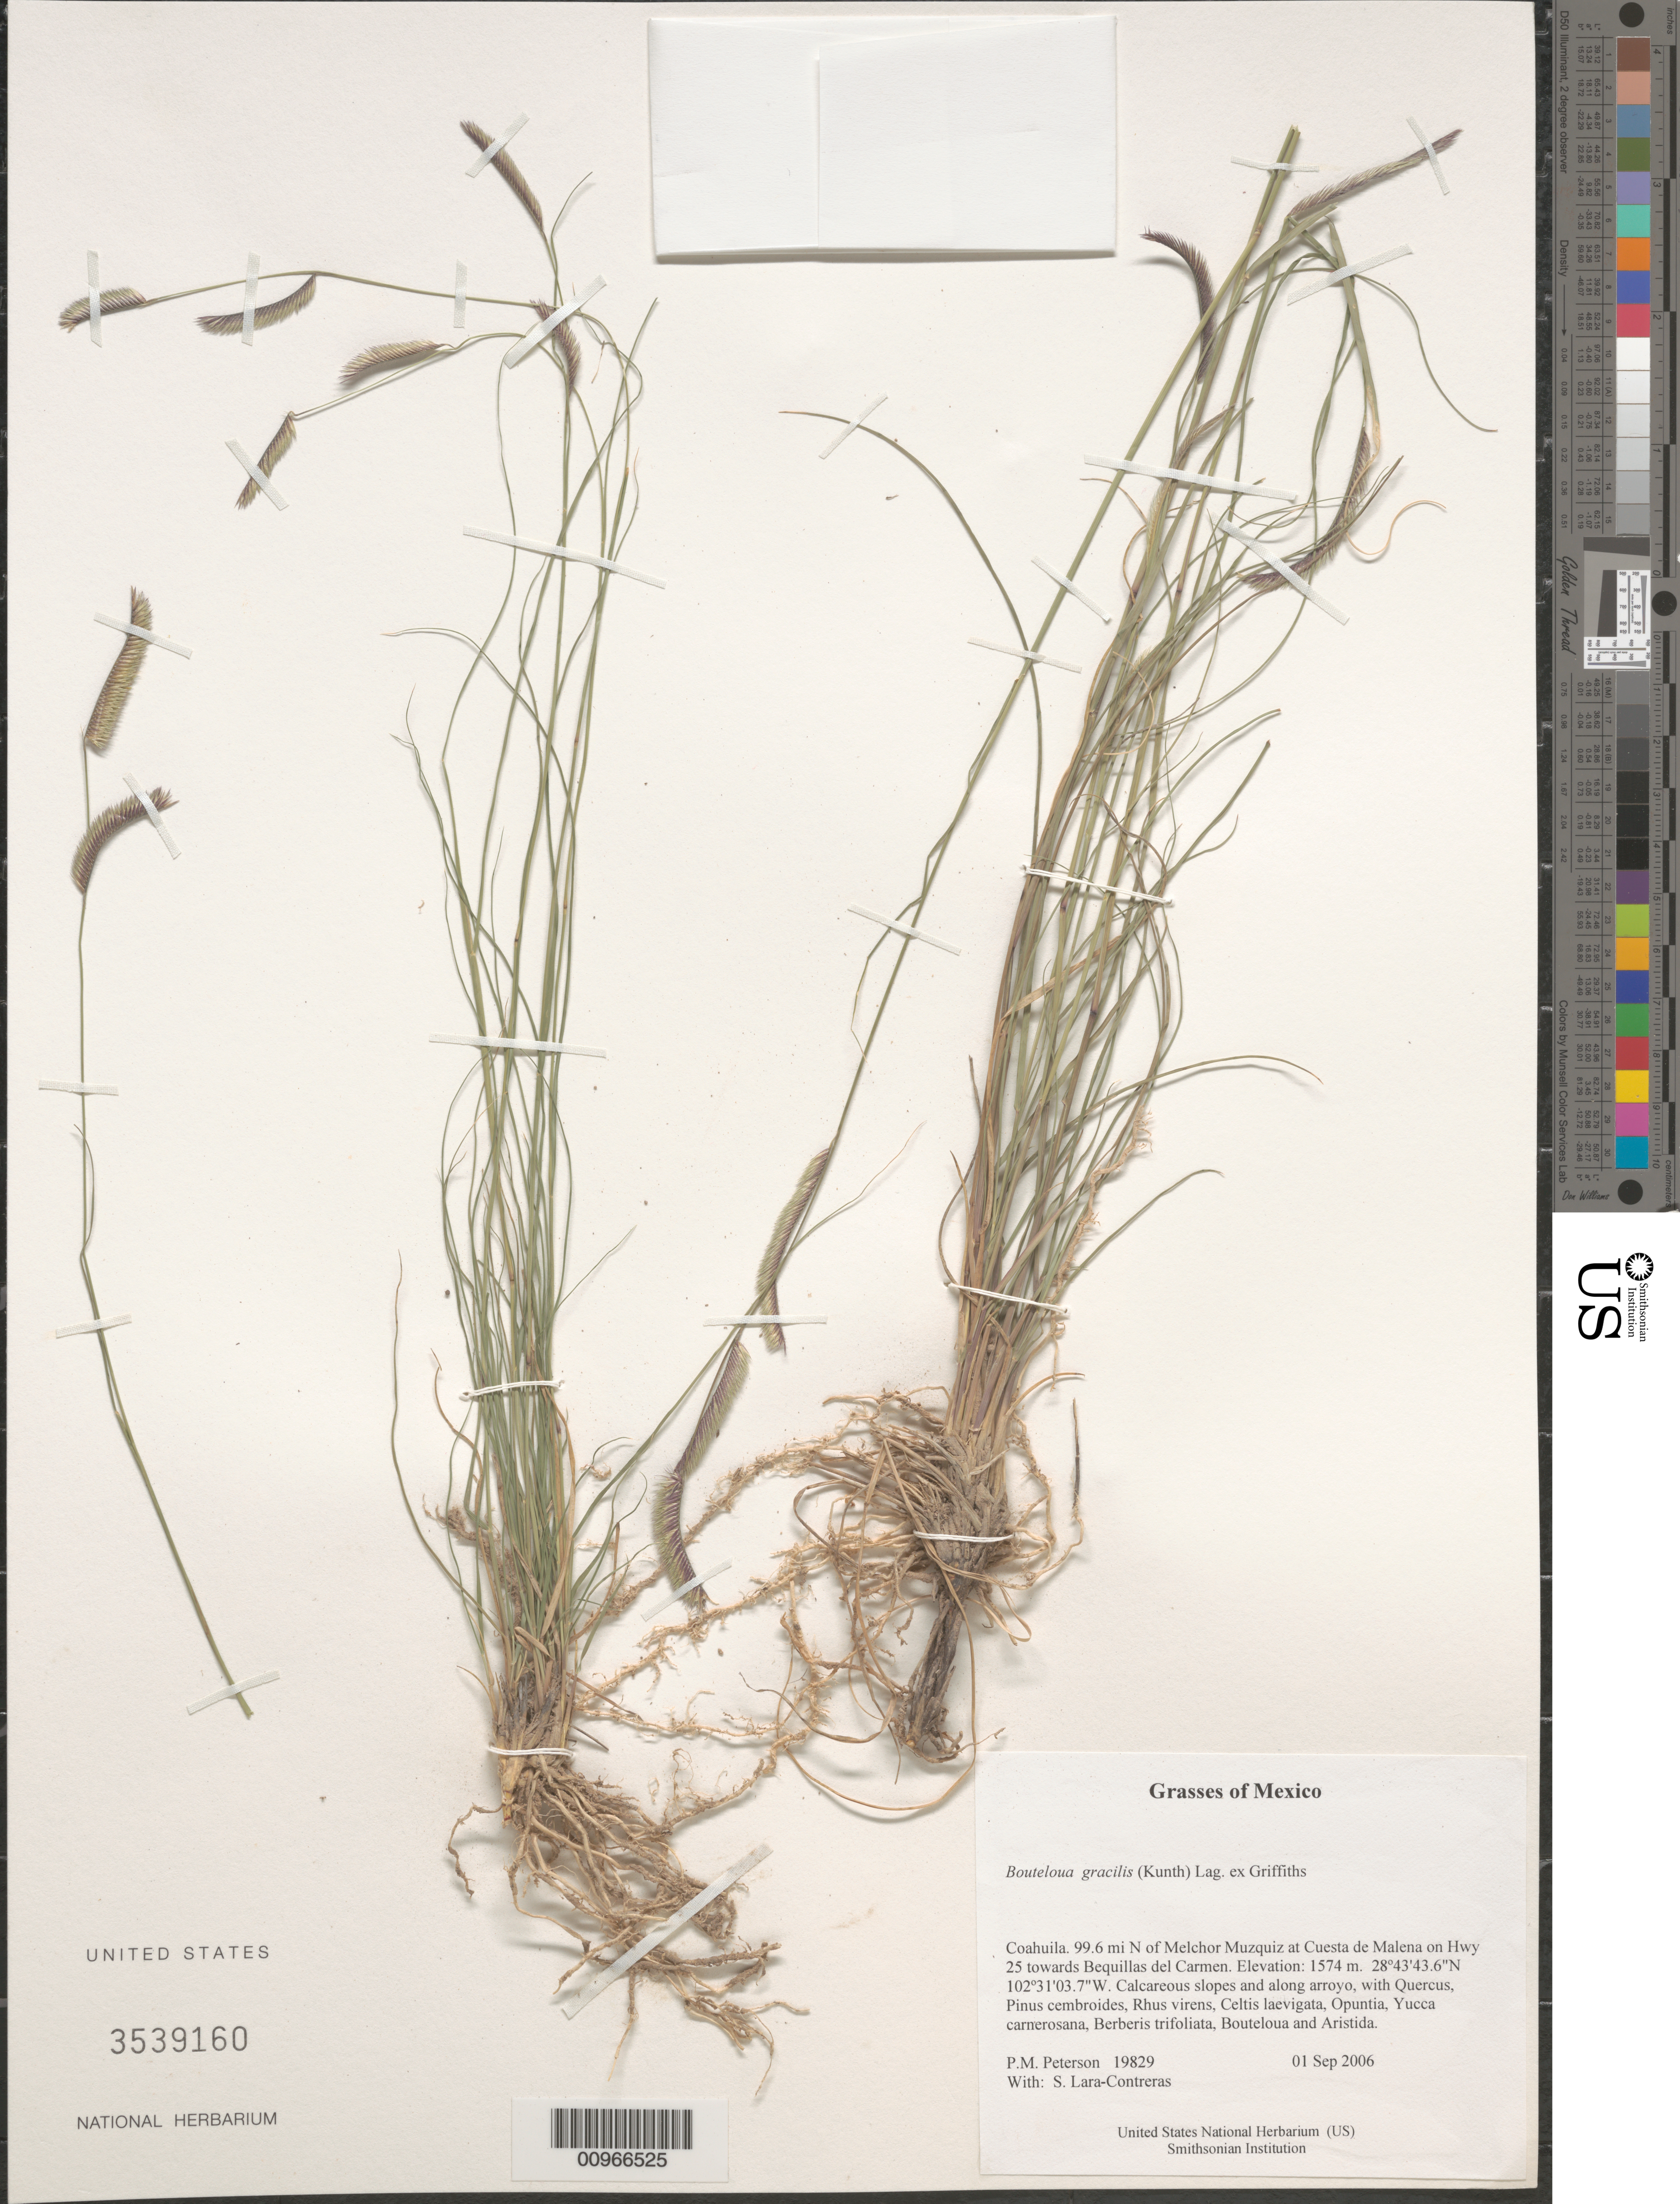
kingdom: Plantae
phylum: Tracheophyta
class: Liliopsida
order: Poales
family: Poaceae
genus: Bouteloua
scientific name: Bouteloua gracilis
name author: (Kunth) Lag. ex Griffiths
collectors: P. M. Peterson & S. Lara Contreras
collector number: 19829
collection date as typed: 01 Sep 2006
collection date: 2006-09-01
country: Mexico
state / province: Coahuila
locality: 99.6 mi N of Melchor Muzquiz at Cuesta de Malena on Hwy 25 towards Bequillas del Carmen.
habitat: Calcareous slopes and along arroyo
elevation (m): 1574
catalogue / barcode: US 3539160